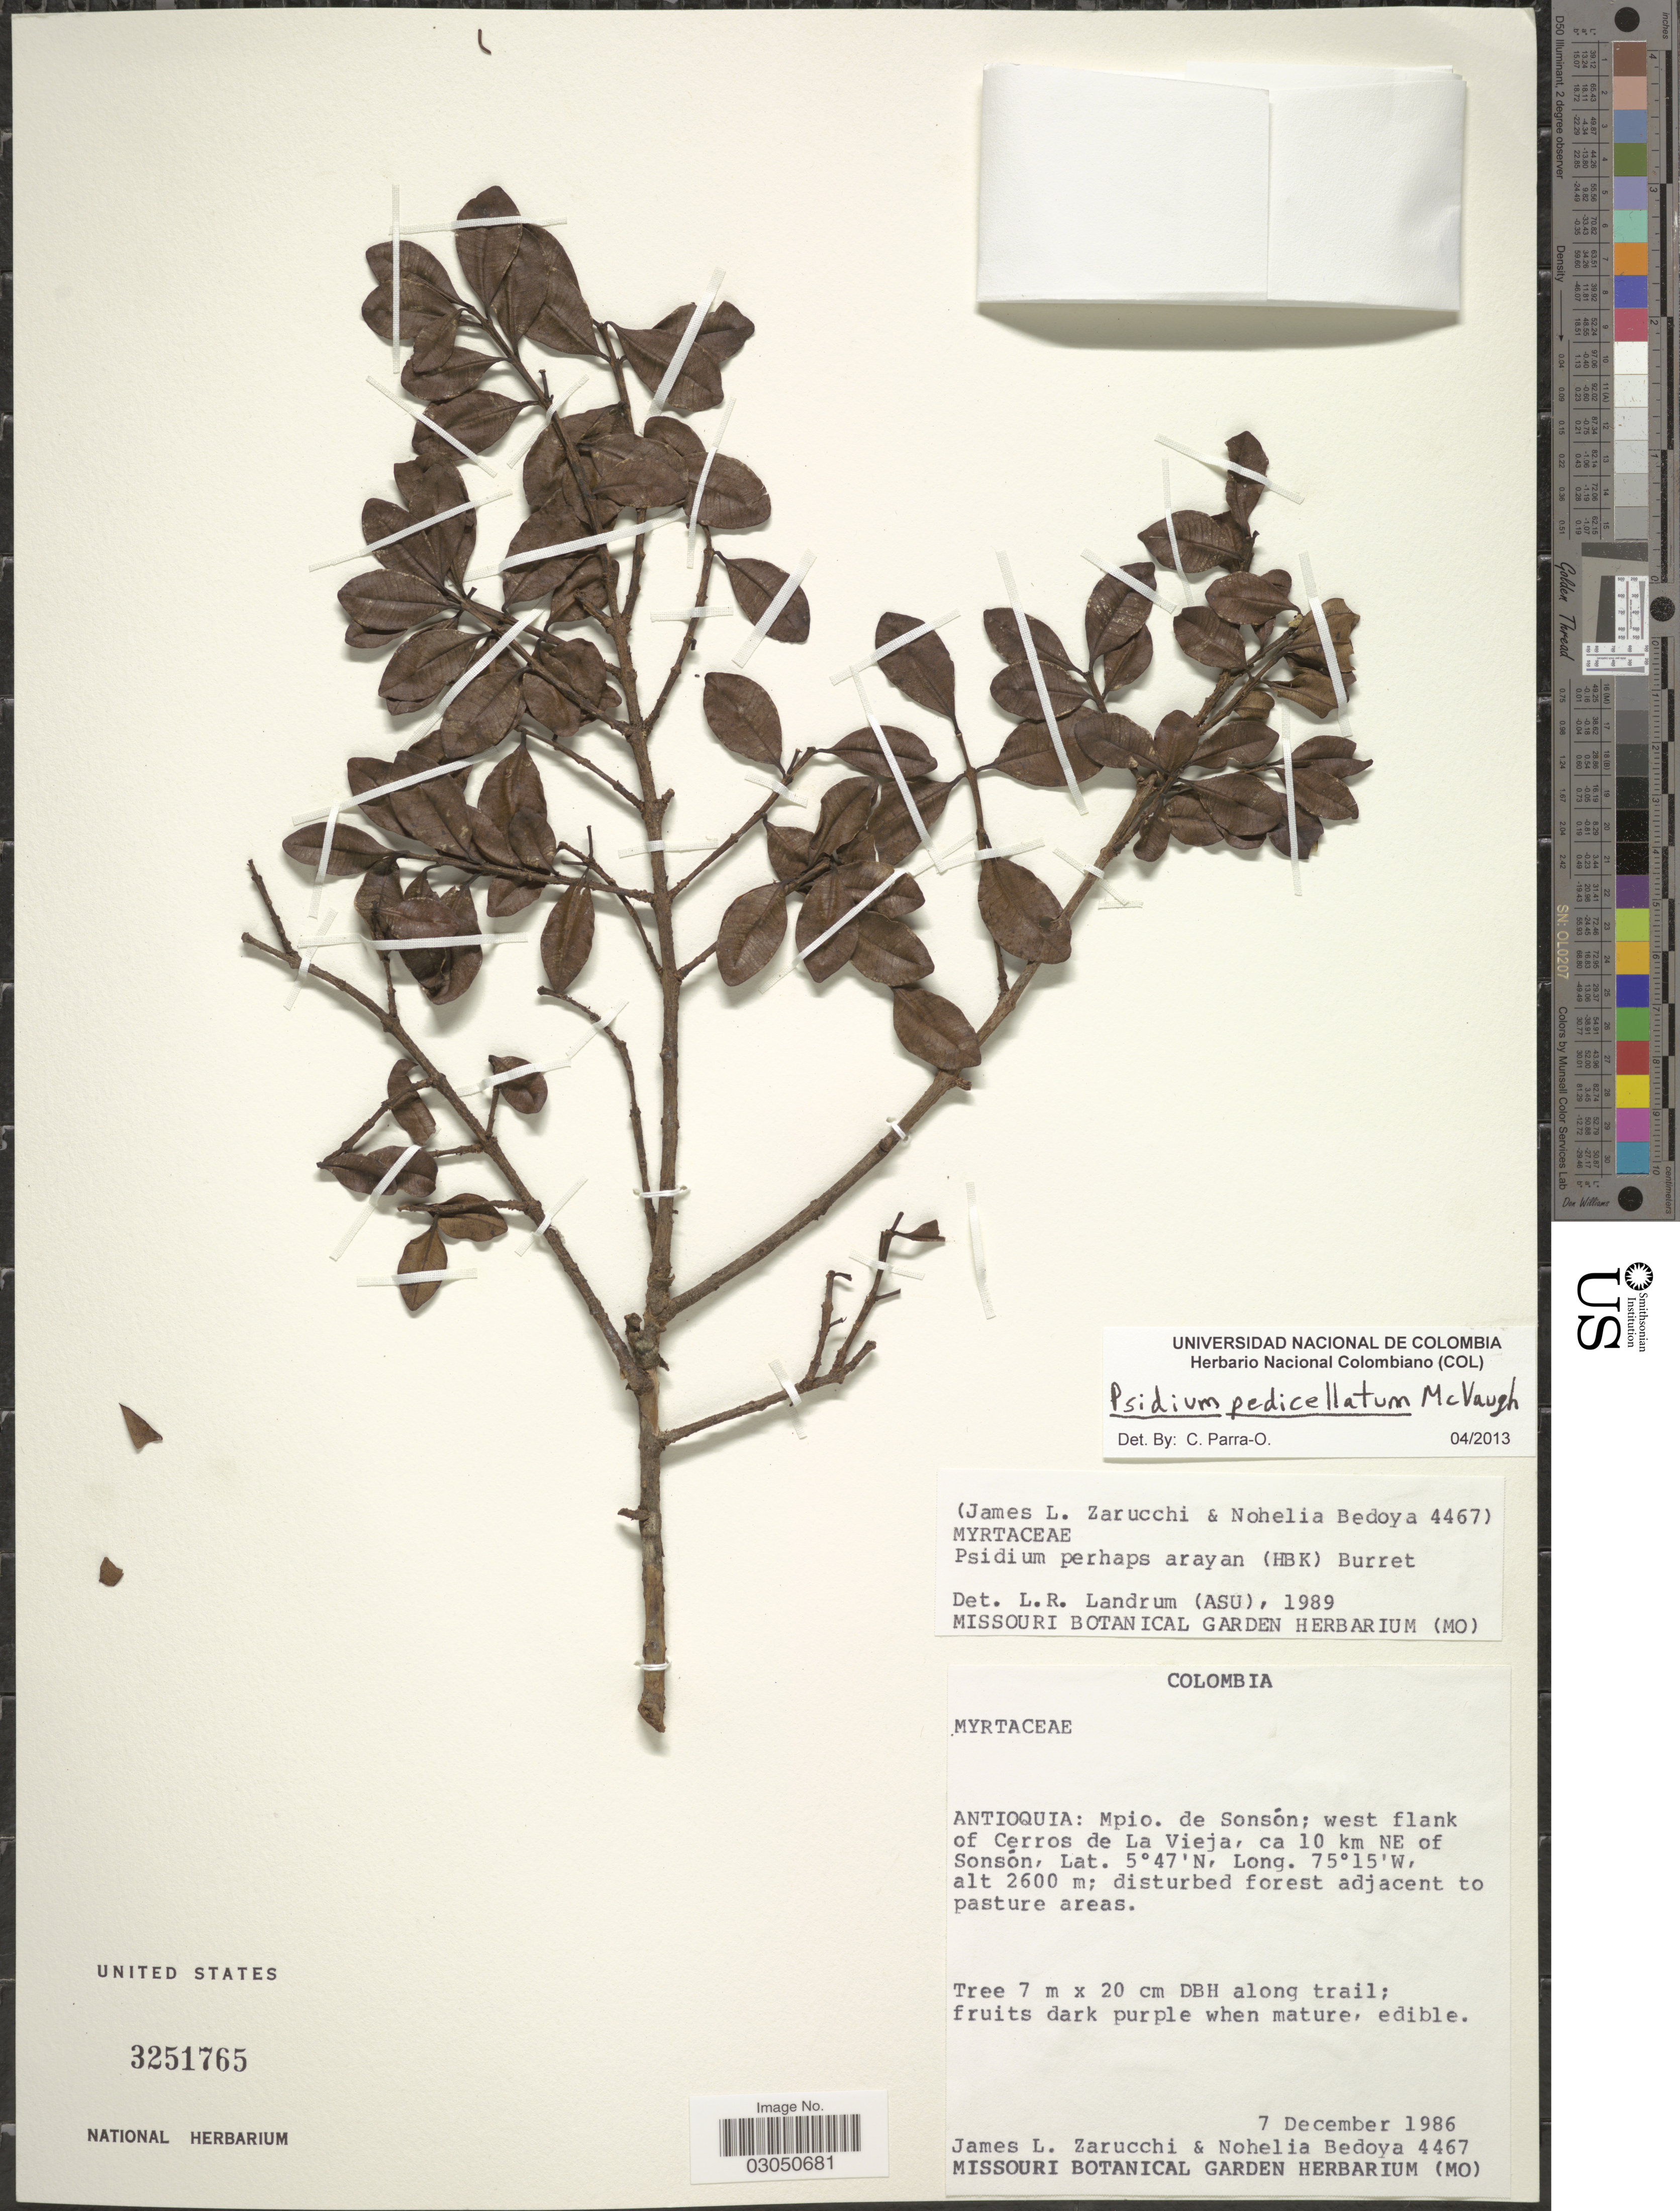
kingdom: Plantae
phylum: Tracheophyta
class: Magnoliopsida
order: Myrtales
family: Myrtaceae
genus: Psidium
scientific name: Psidium pedicellatum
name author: McVaugh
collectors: J. L. Zarucchi & N. Bedoya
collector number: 4467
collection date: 1986-12-07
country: Colombia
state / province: Antioquia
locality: Mpio. de Sonsón; west flank of Cerros de La Vieja, ca 10 km NE of Sonsón.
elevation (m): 2600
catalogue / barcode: US 3251765